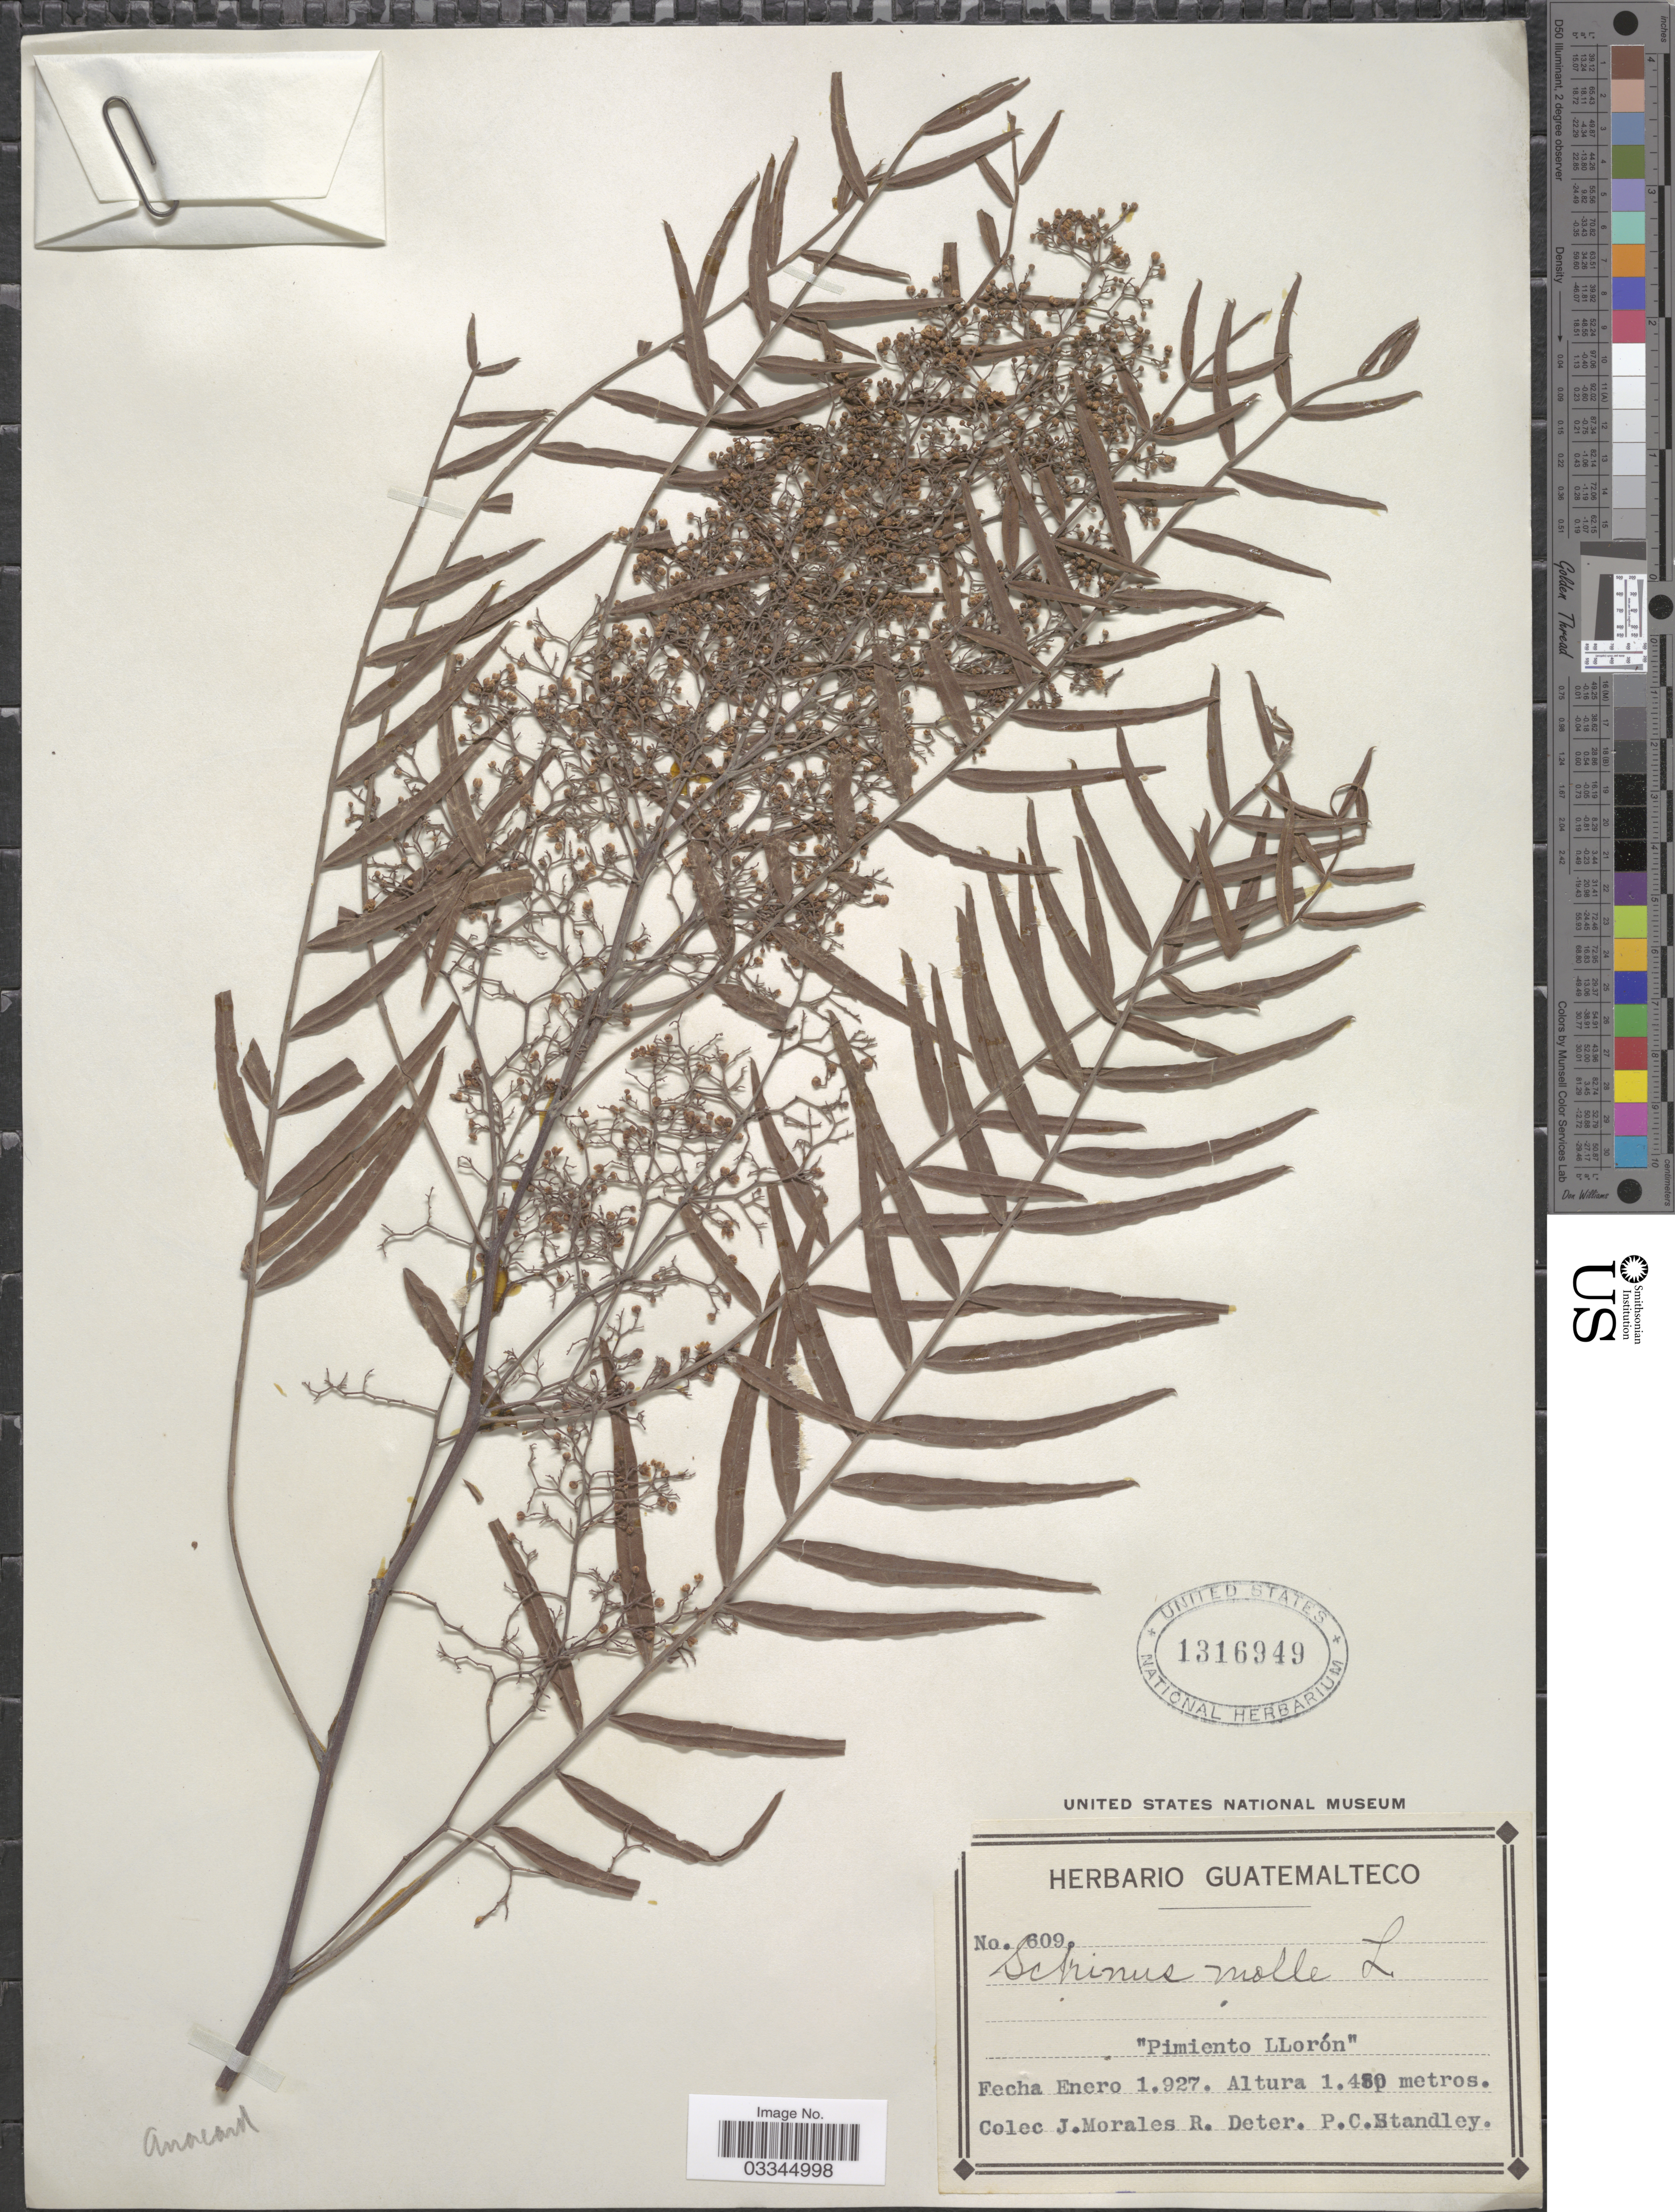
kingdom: Plantae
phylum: Tracheophyta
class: Magnoliopsida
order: Sapindales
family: Anacardiaceae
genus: Schinus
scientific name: Schinus areira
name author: L.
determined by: Mitchell, John D.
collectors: J. Morales R.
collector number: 609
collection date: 1927-01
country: Guatemala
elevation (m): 1480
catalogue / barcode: US 1316949